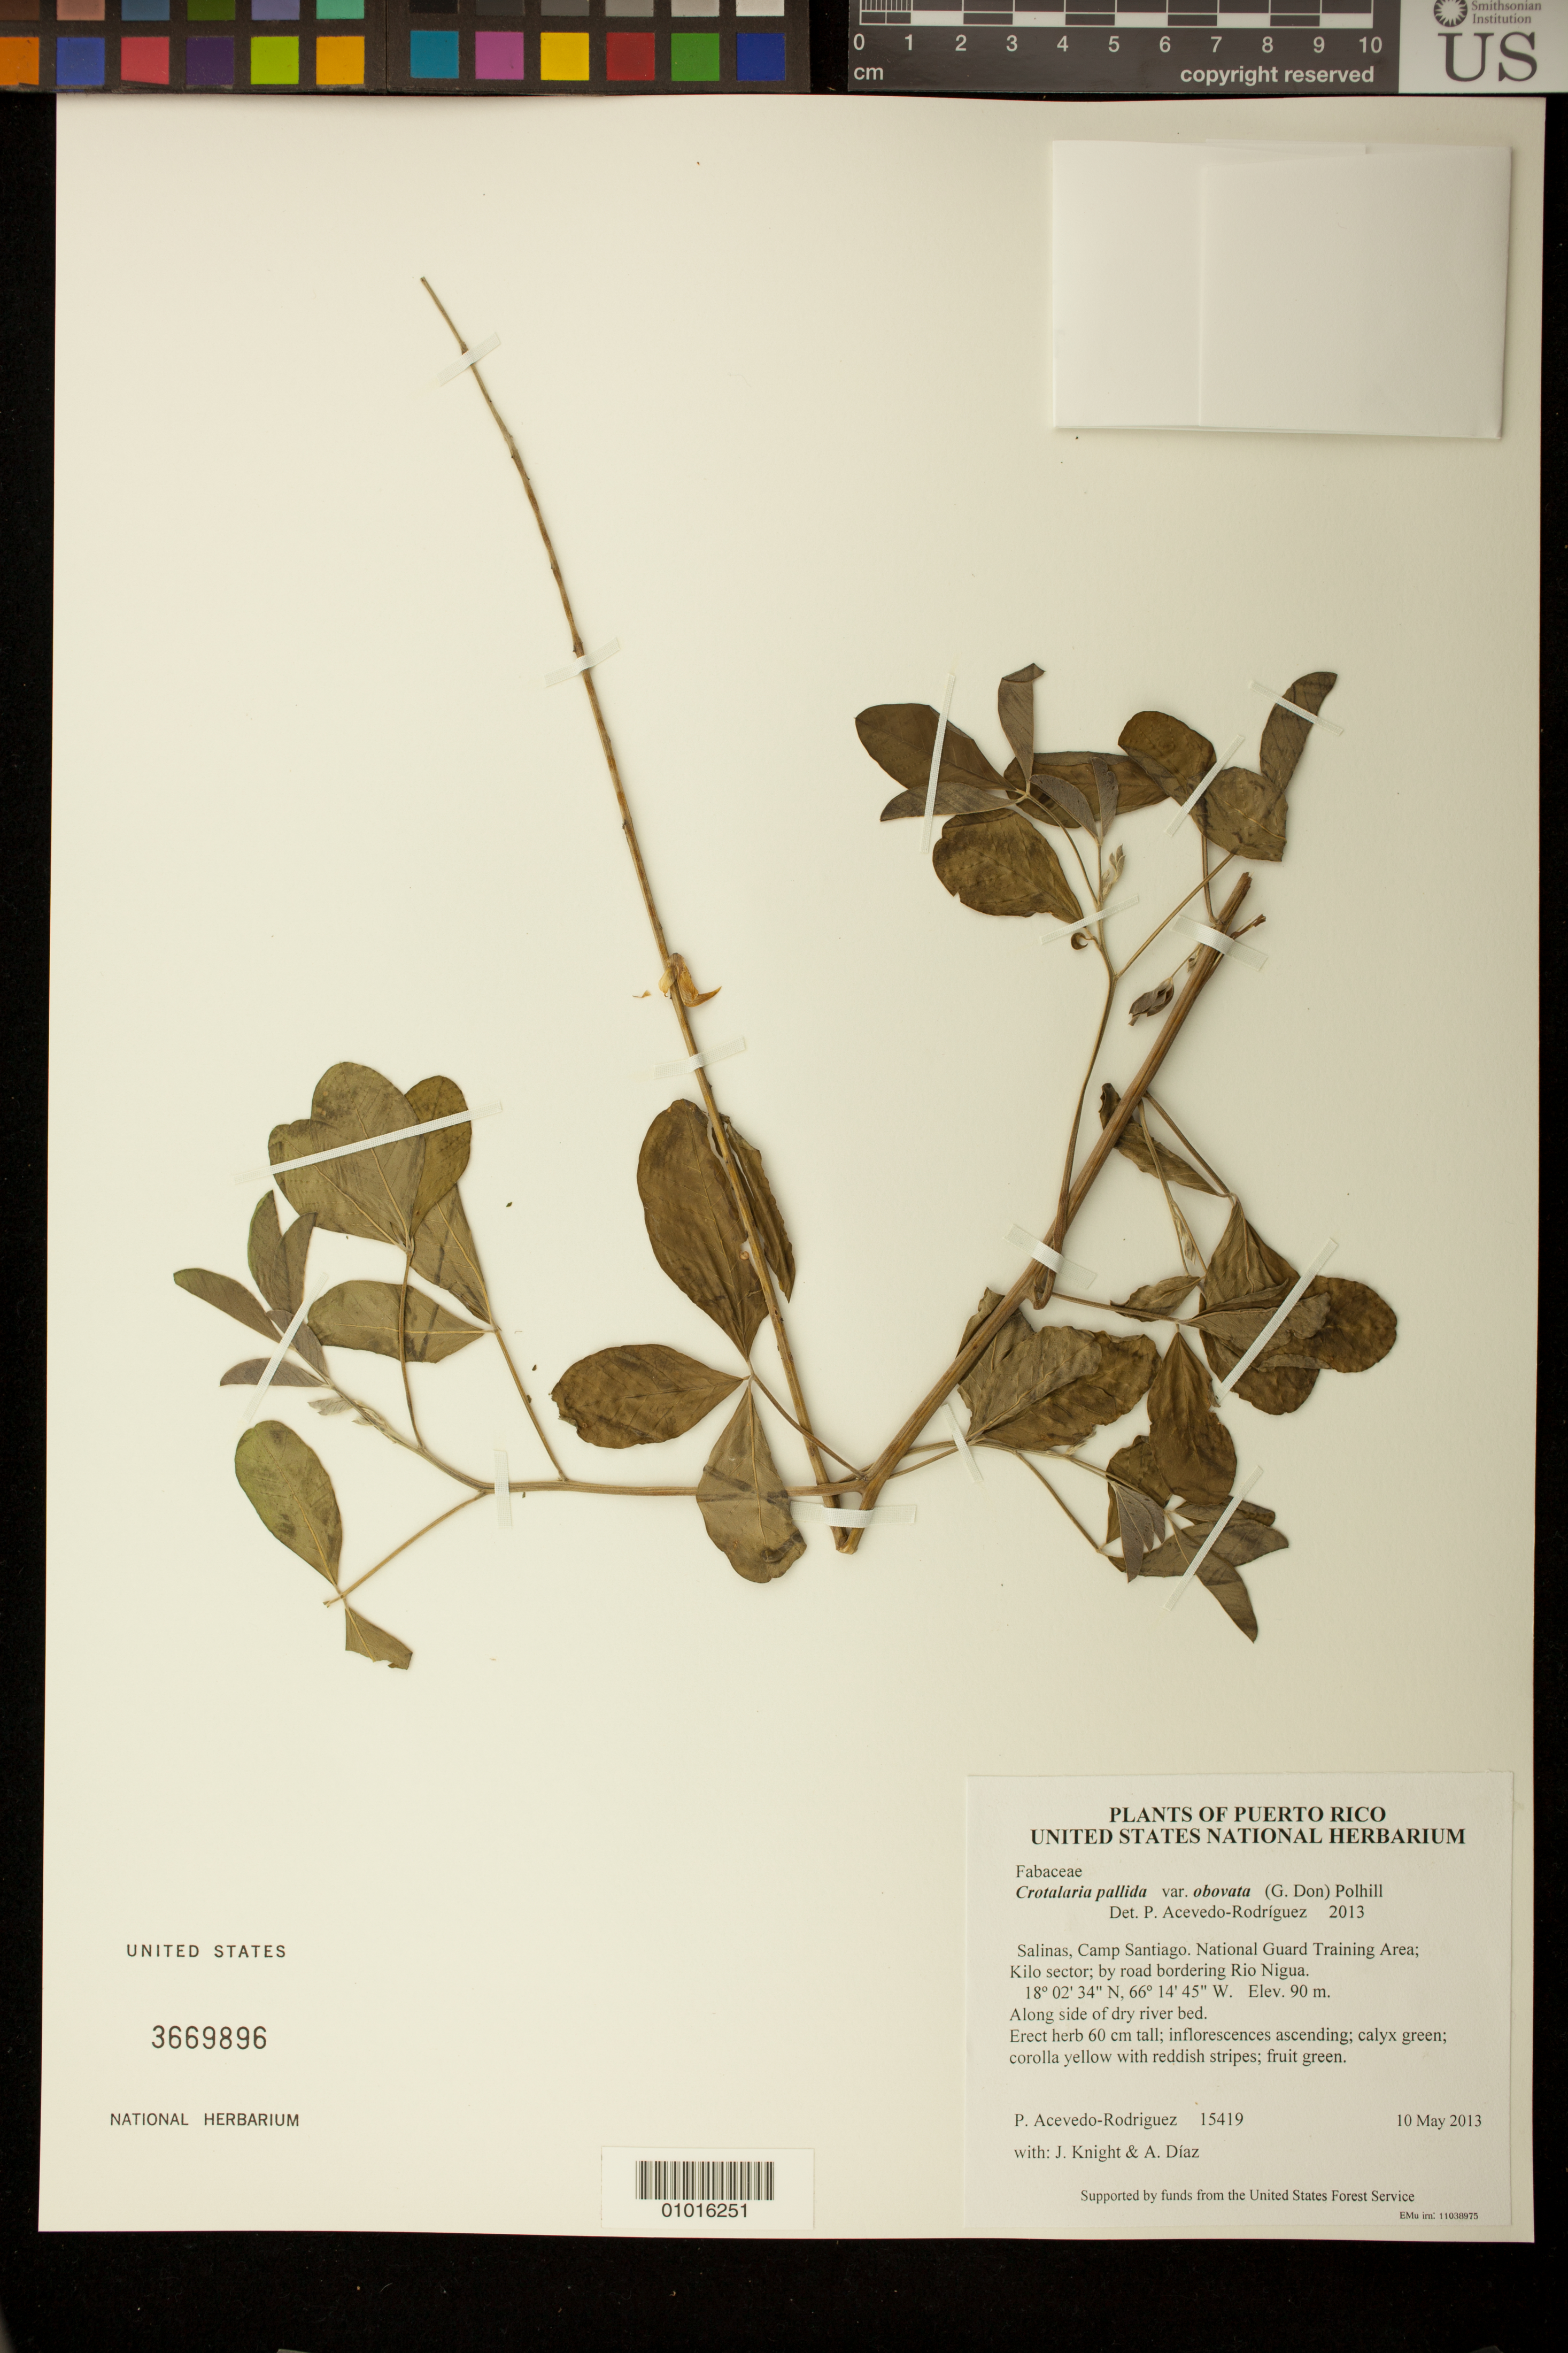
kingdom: Plantae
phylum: Tracheophyta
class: Magnoliopsida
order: Fabales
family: Fabaceae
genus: Crotalaria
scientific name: Crotalaria pallida var. obovata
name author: (G. Don) Polhill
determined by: Acevedo-Rodríguez, P., (BOT), Smithsonian Institution - National Museum of Natural History (UNITED STATES)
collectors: P. Acevedo-Rodr., J. Knight & A. Díaz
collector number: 15419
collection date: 2013-05-10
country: Puerto Rico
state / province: Salinas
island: Puerto Rico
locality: Camp Santiago. National Guard Training Area; Kilo sector; by road bordering Rio Nigua.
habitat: Along side of dry river bed.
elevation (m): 90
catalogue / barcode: US 3669896